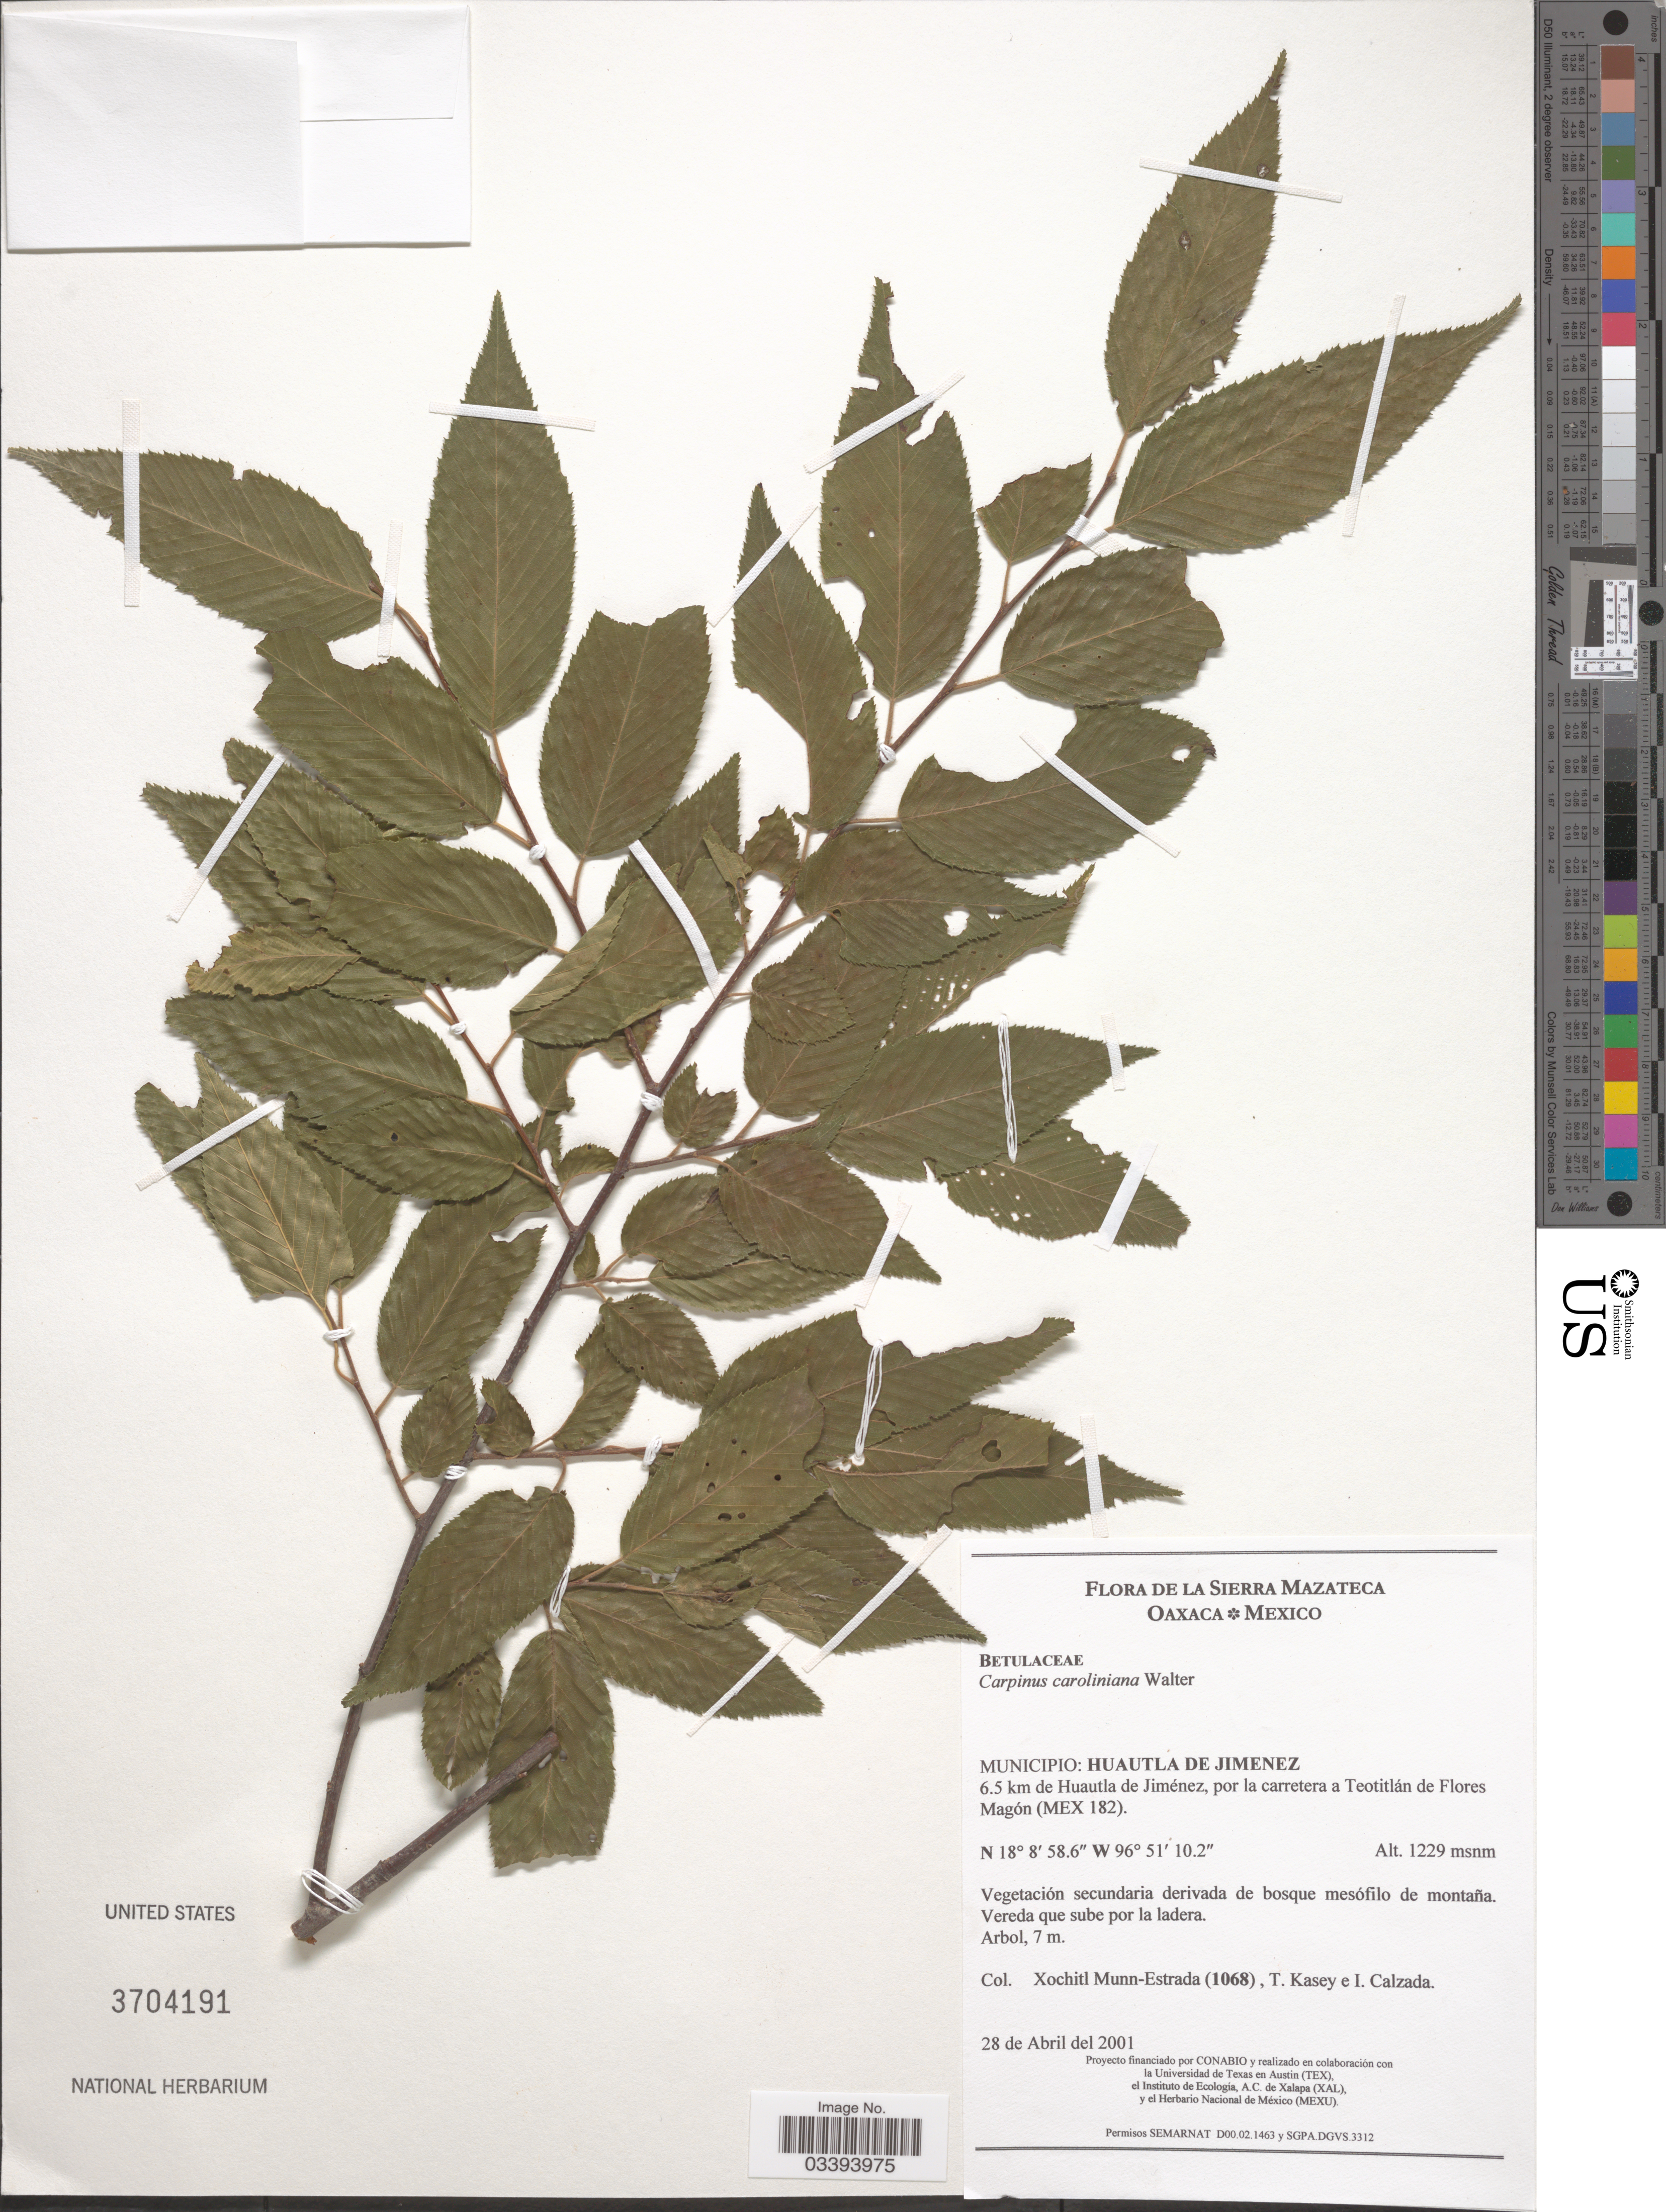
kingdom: Plantae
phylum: Tracheophyta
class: Magnoliopsida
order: Fagales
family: Betulaceae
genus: Carpinus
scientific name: Carpinus caroliniana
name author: Walter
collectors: X. Munn-Estrada, T. Kasey & I. Calzada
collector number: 1068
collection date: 2001-04-28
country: Mexico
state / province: Oaxaca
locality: La Sierra Mazateca. Municipio: Huautla de Jimenez. 6.5 km de Huautla de Jiménez, por la carretra a Teotitlán de Flores Magón (MEX 182).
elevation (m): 1229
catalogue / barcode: US 3704191